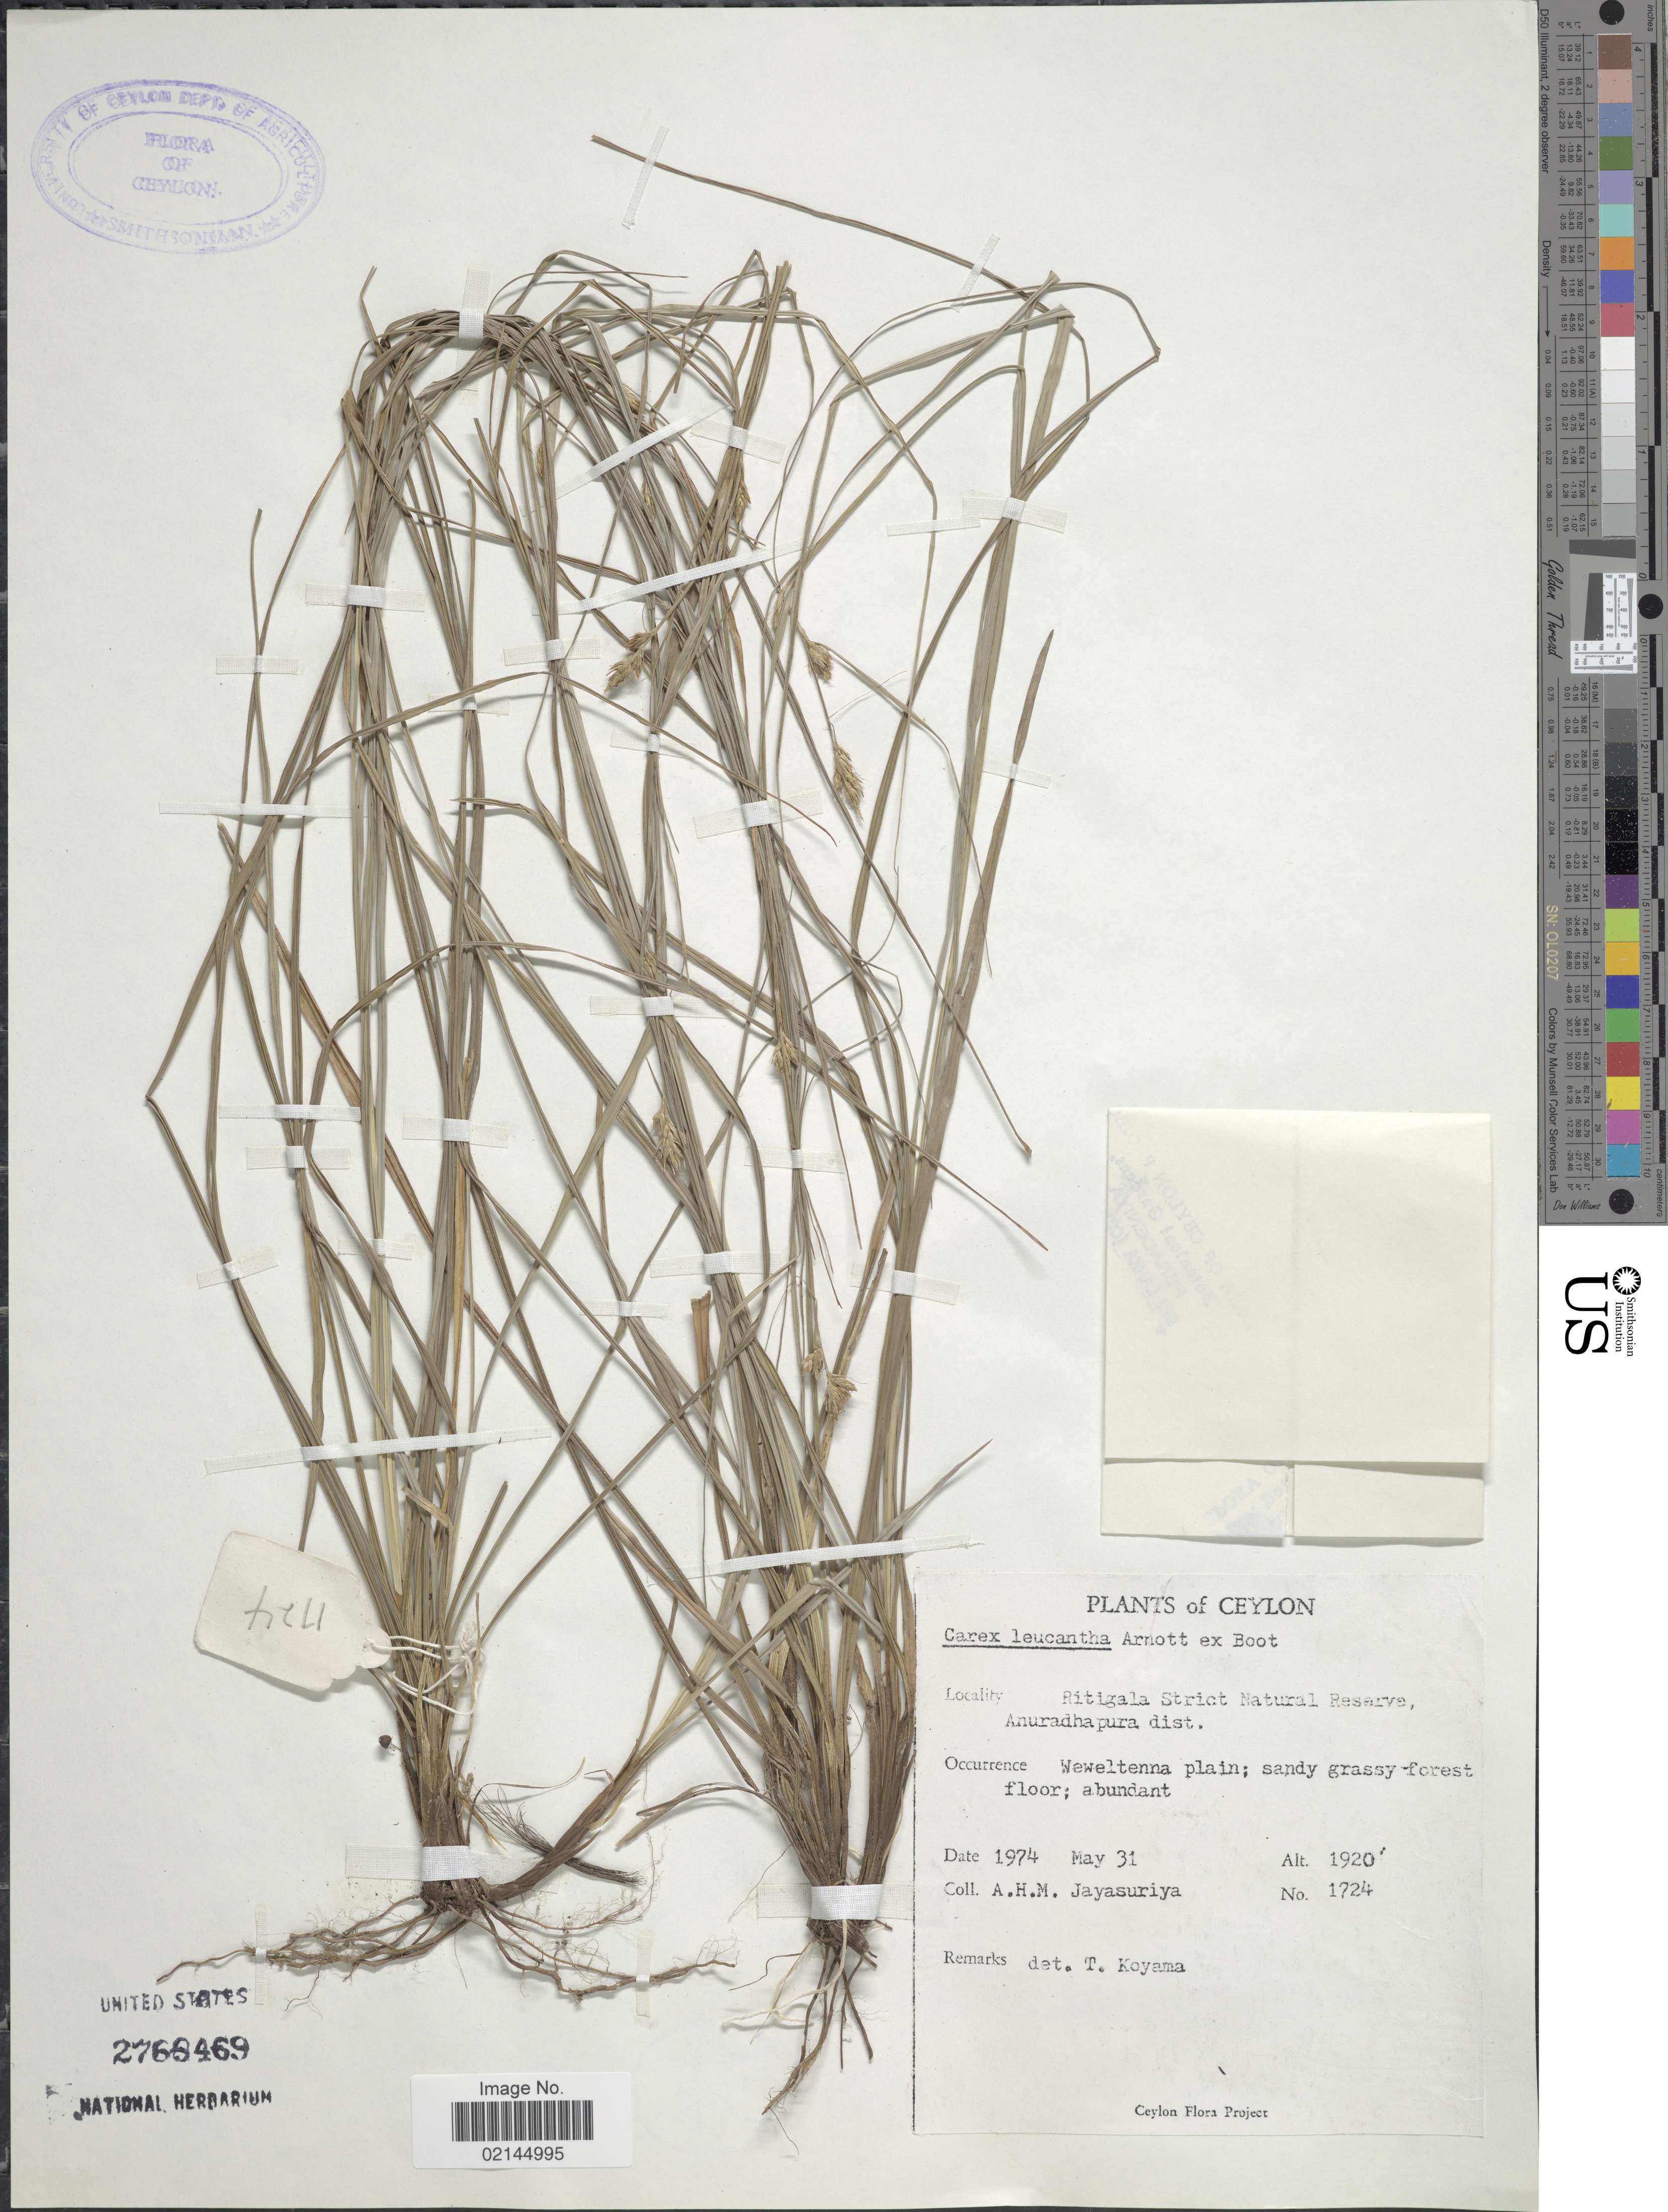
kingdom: Plantae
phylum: Tracheophyta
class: Liliopsida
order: Poales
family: Cyperaceae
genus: Carex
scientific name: Carex leucantha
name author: Arn. ex Boott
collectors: A. H. Jayasuriya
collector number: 1724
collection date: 1974-05-31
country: Sri Lanka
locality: Ceylon, Ritigala Strict Natural Reserve, Anuradhapura dist., Weweltenna plain;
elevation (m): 585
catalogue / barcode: US 2768469